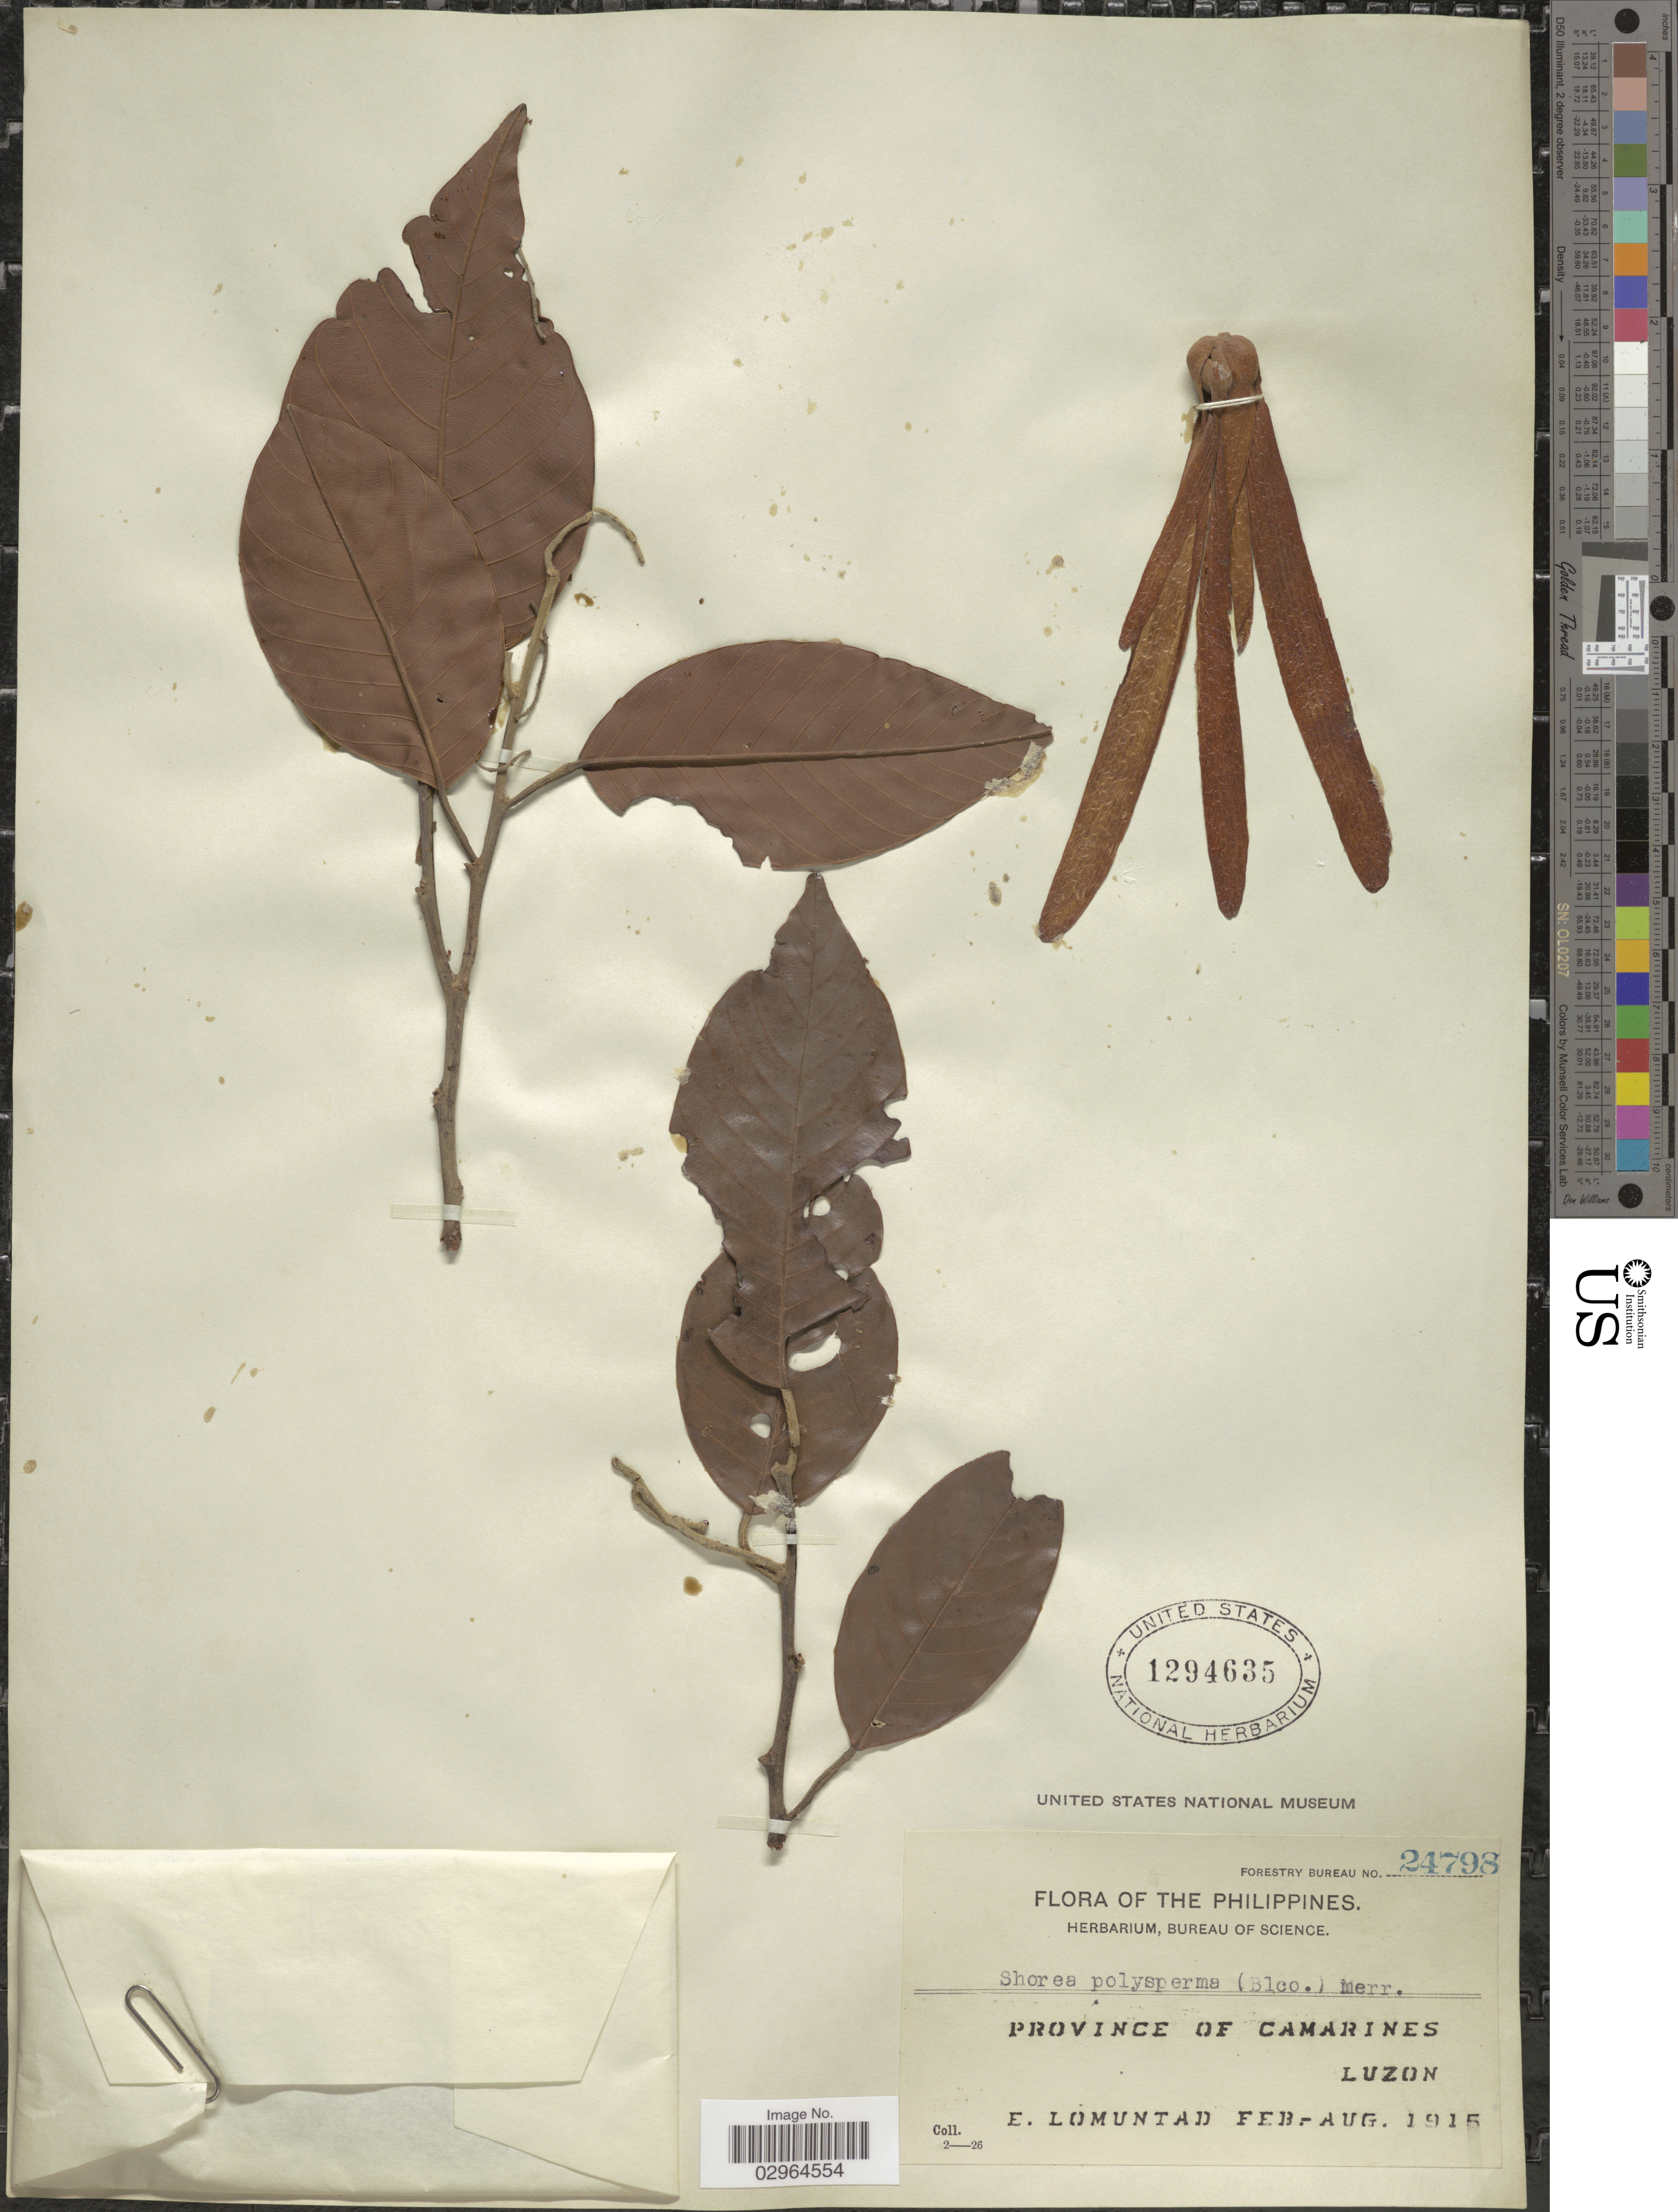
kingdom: Plantae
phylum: Tracheophyta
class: Magnoliopsida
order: Malvales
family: Dipterocarpaceae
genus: Rubroshorea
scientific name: Rubroshorea polysperma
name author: (Blanco) P.S. Ashton & J. Heck.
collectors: E. Lomuntad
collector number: Forestry Bureau 24798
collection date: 1915-02/1915-08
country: Philippines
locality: Province of Camarines, Luzon.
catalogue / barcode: US 1294635